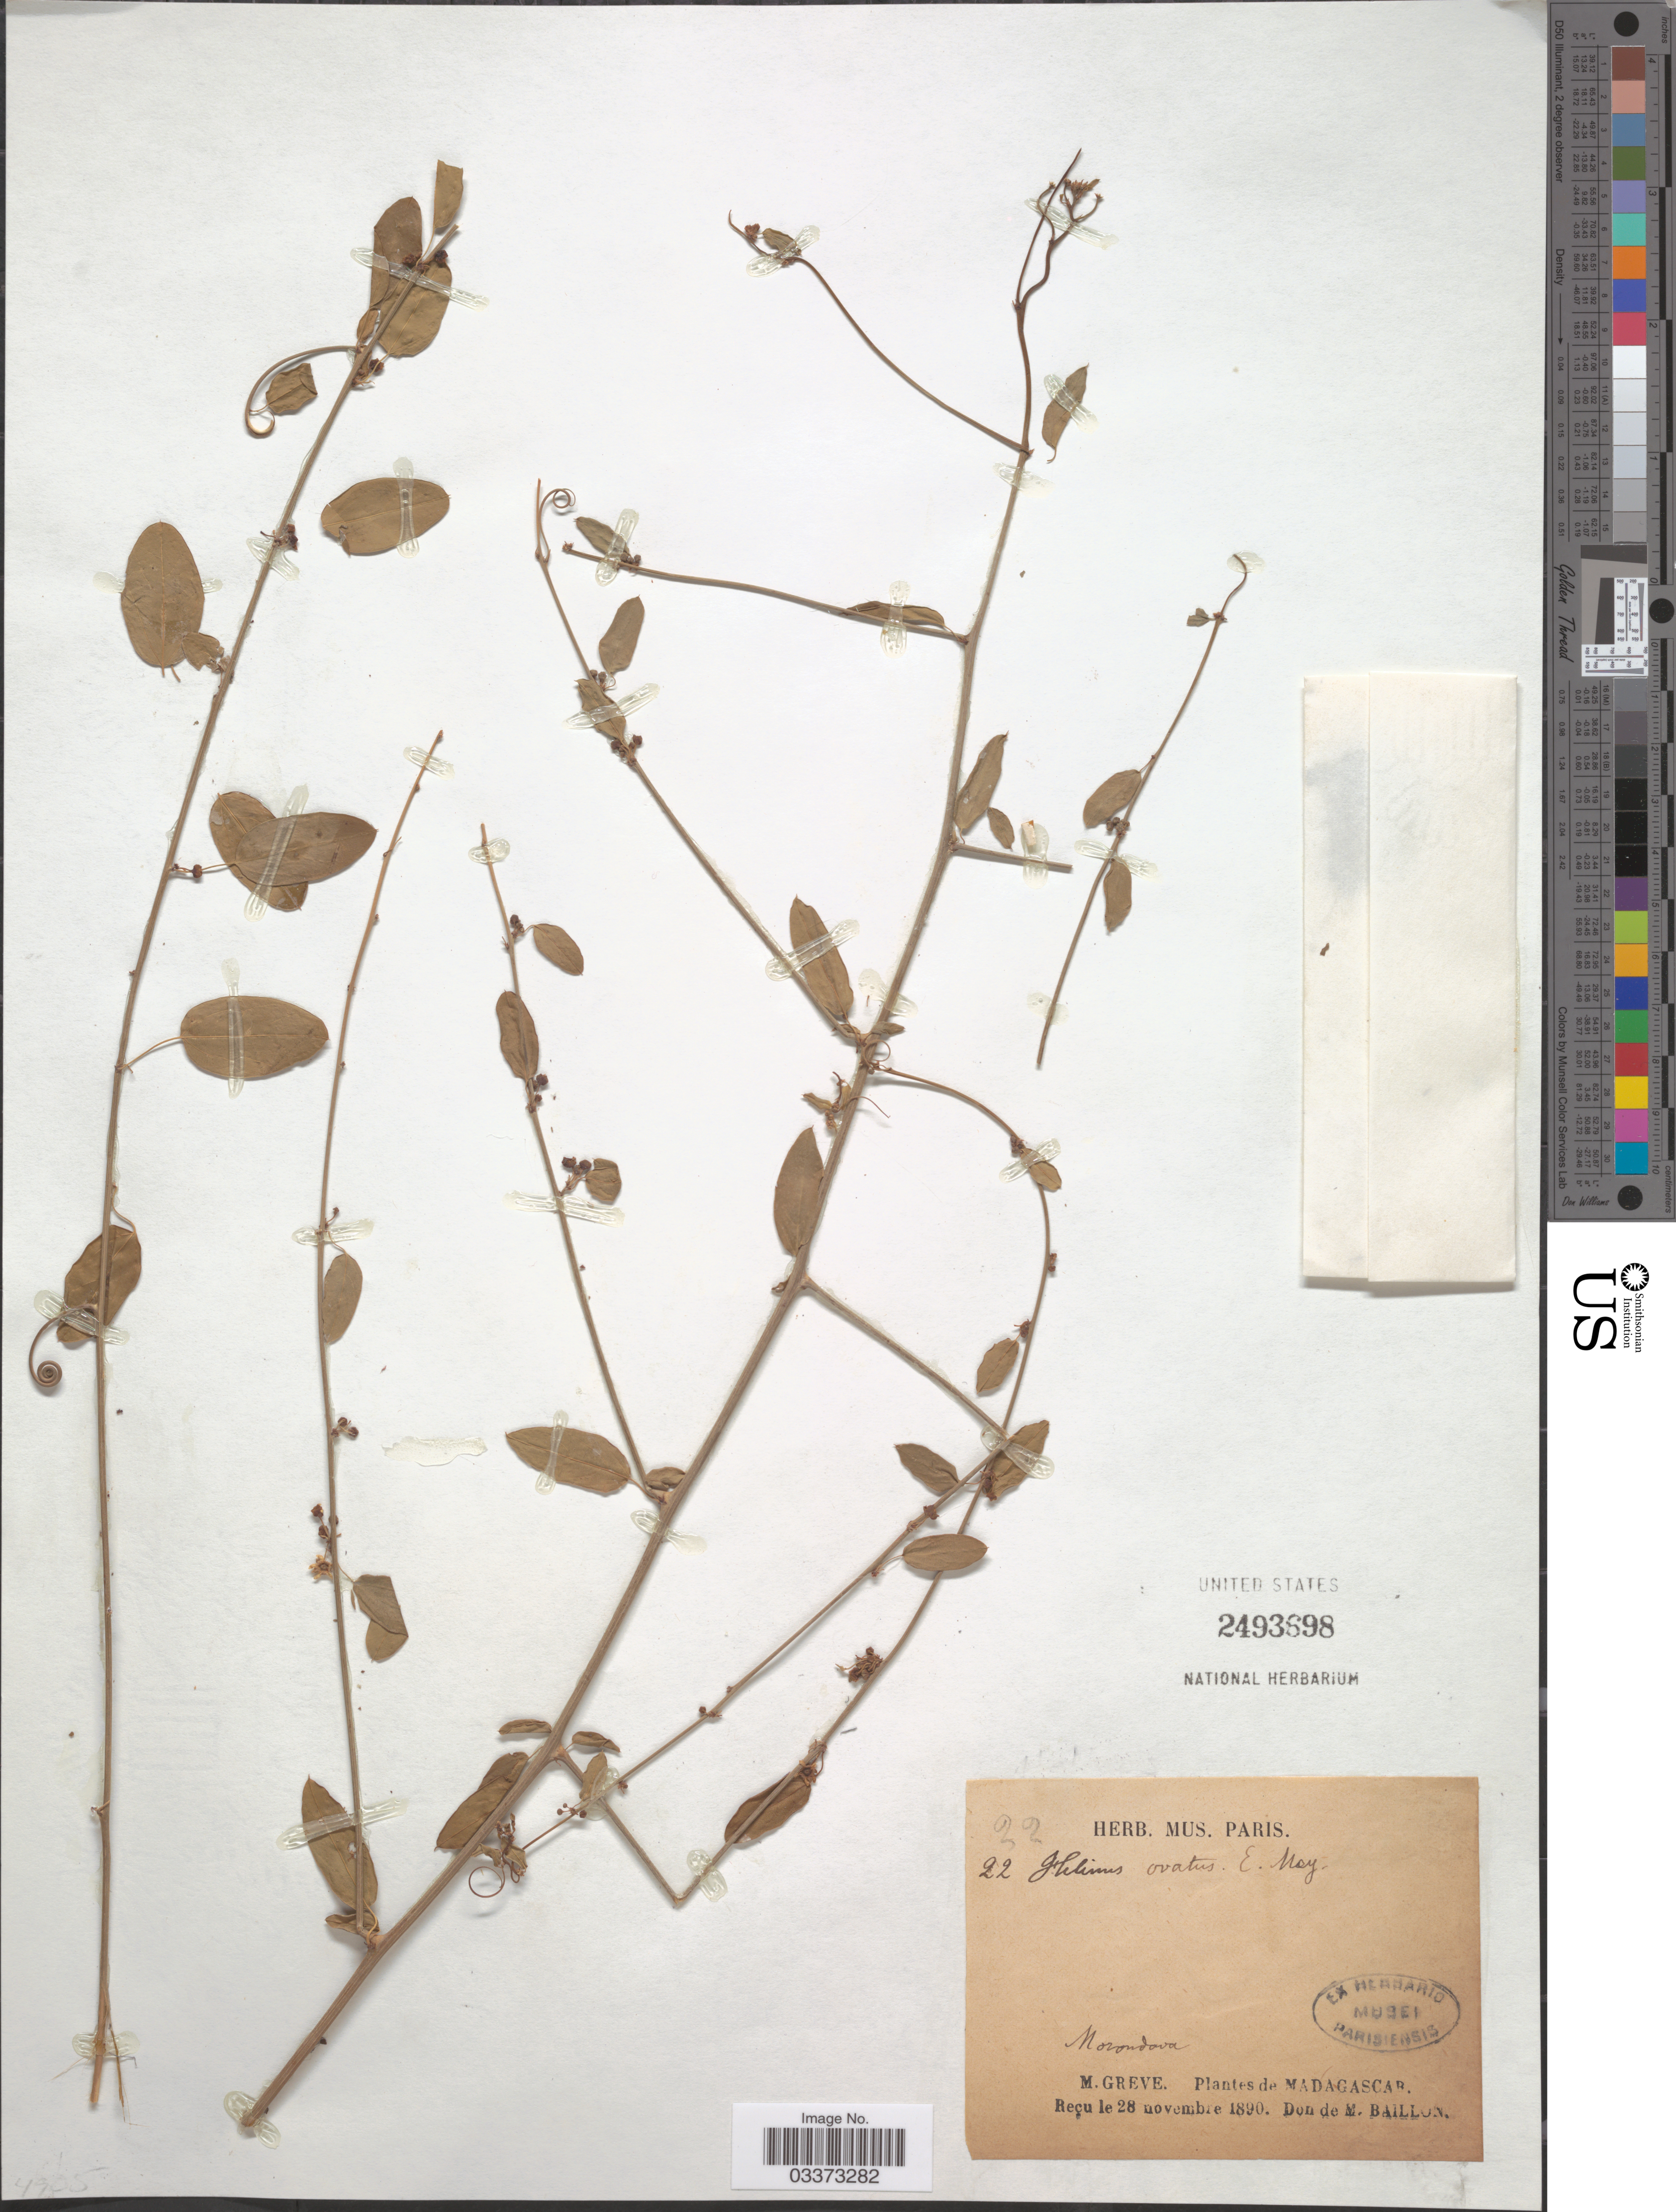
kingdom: Plantae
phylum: Tracheophyta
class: Magnoliopsida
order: Rosales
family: Rhamnaceae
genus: Helinus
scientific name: Helinus ovatus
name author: E. Mey. ex Sond.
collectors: M. Greve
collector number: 22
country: Madagascar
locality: Morondava.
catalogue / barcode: US 2493698